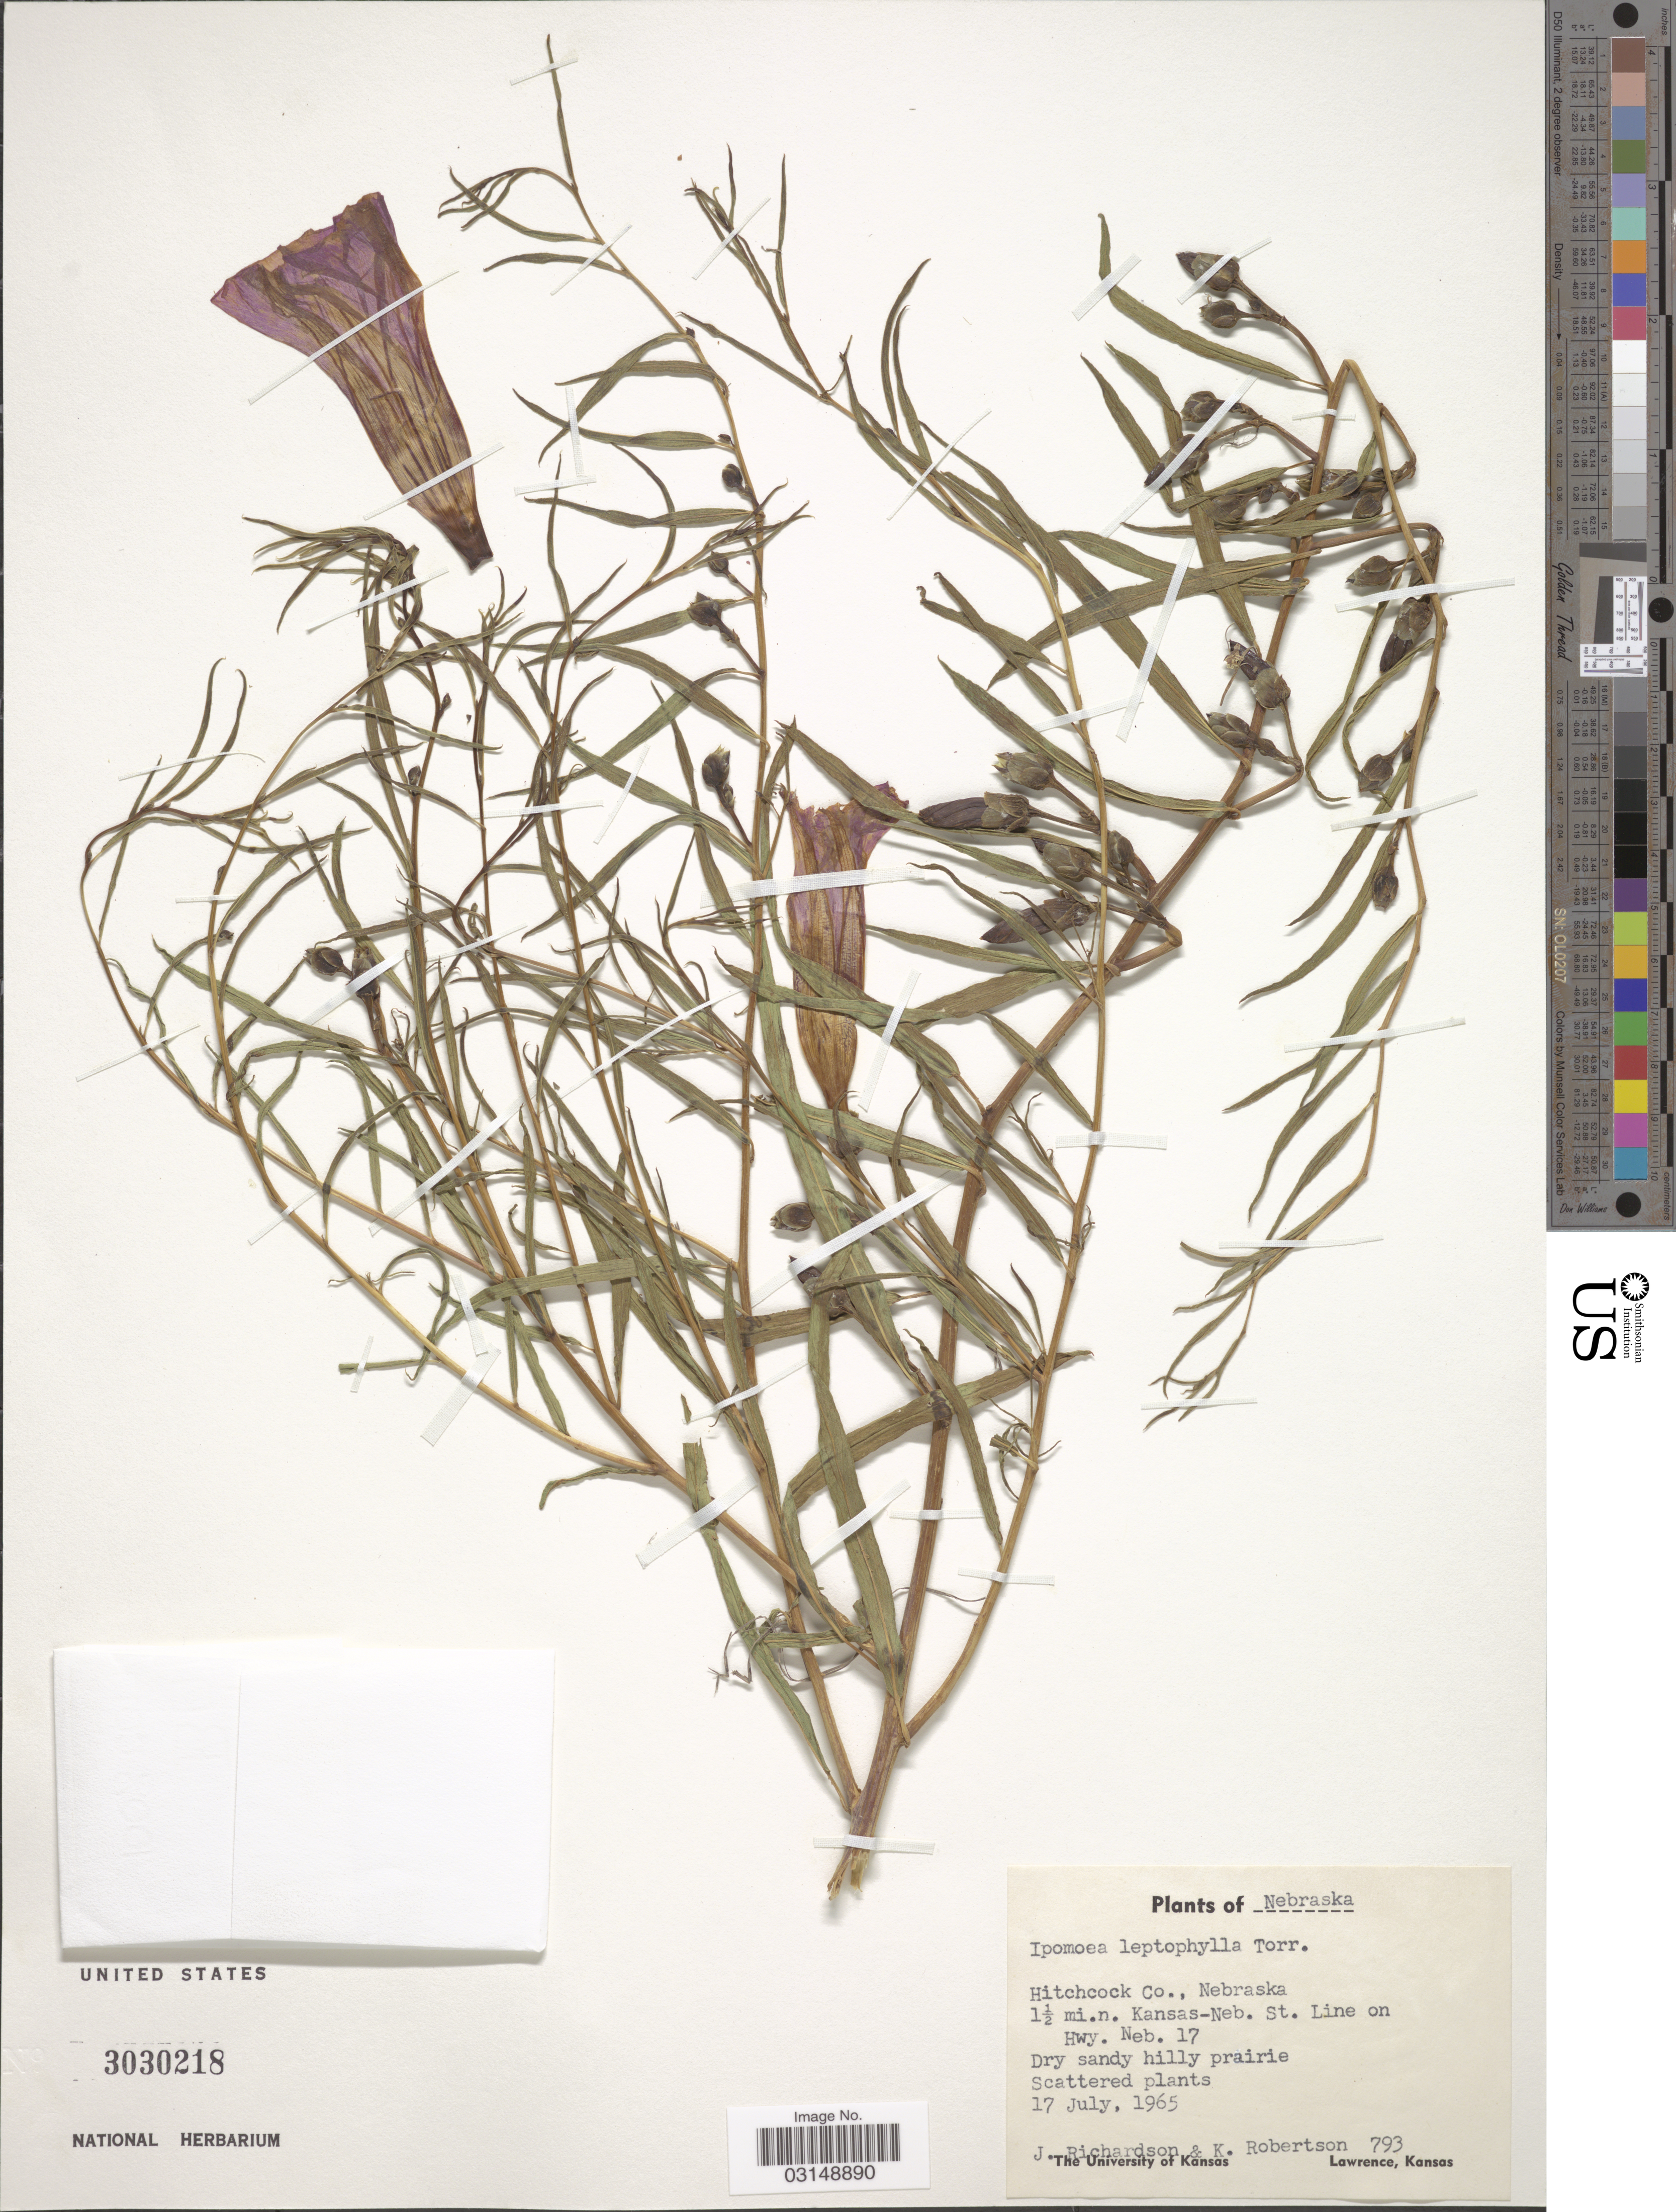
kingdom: Plantae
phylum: Tracheophyta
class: Magnoliopsida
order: Solanales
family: Convolvulaceae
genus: Ipomoea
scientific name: Ipomoea leptophylla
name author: Torr.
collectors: J. Richardson & K. Robertson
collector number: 793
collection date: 1965-07-17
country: United States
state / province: Nebraska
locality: Hitchcock Co. 1½ mi. n. Kansas-Neb. St. Line on Hwy. Neb. 17.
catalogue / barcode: US 3030218